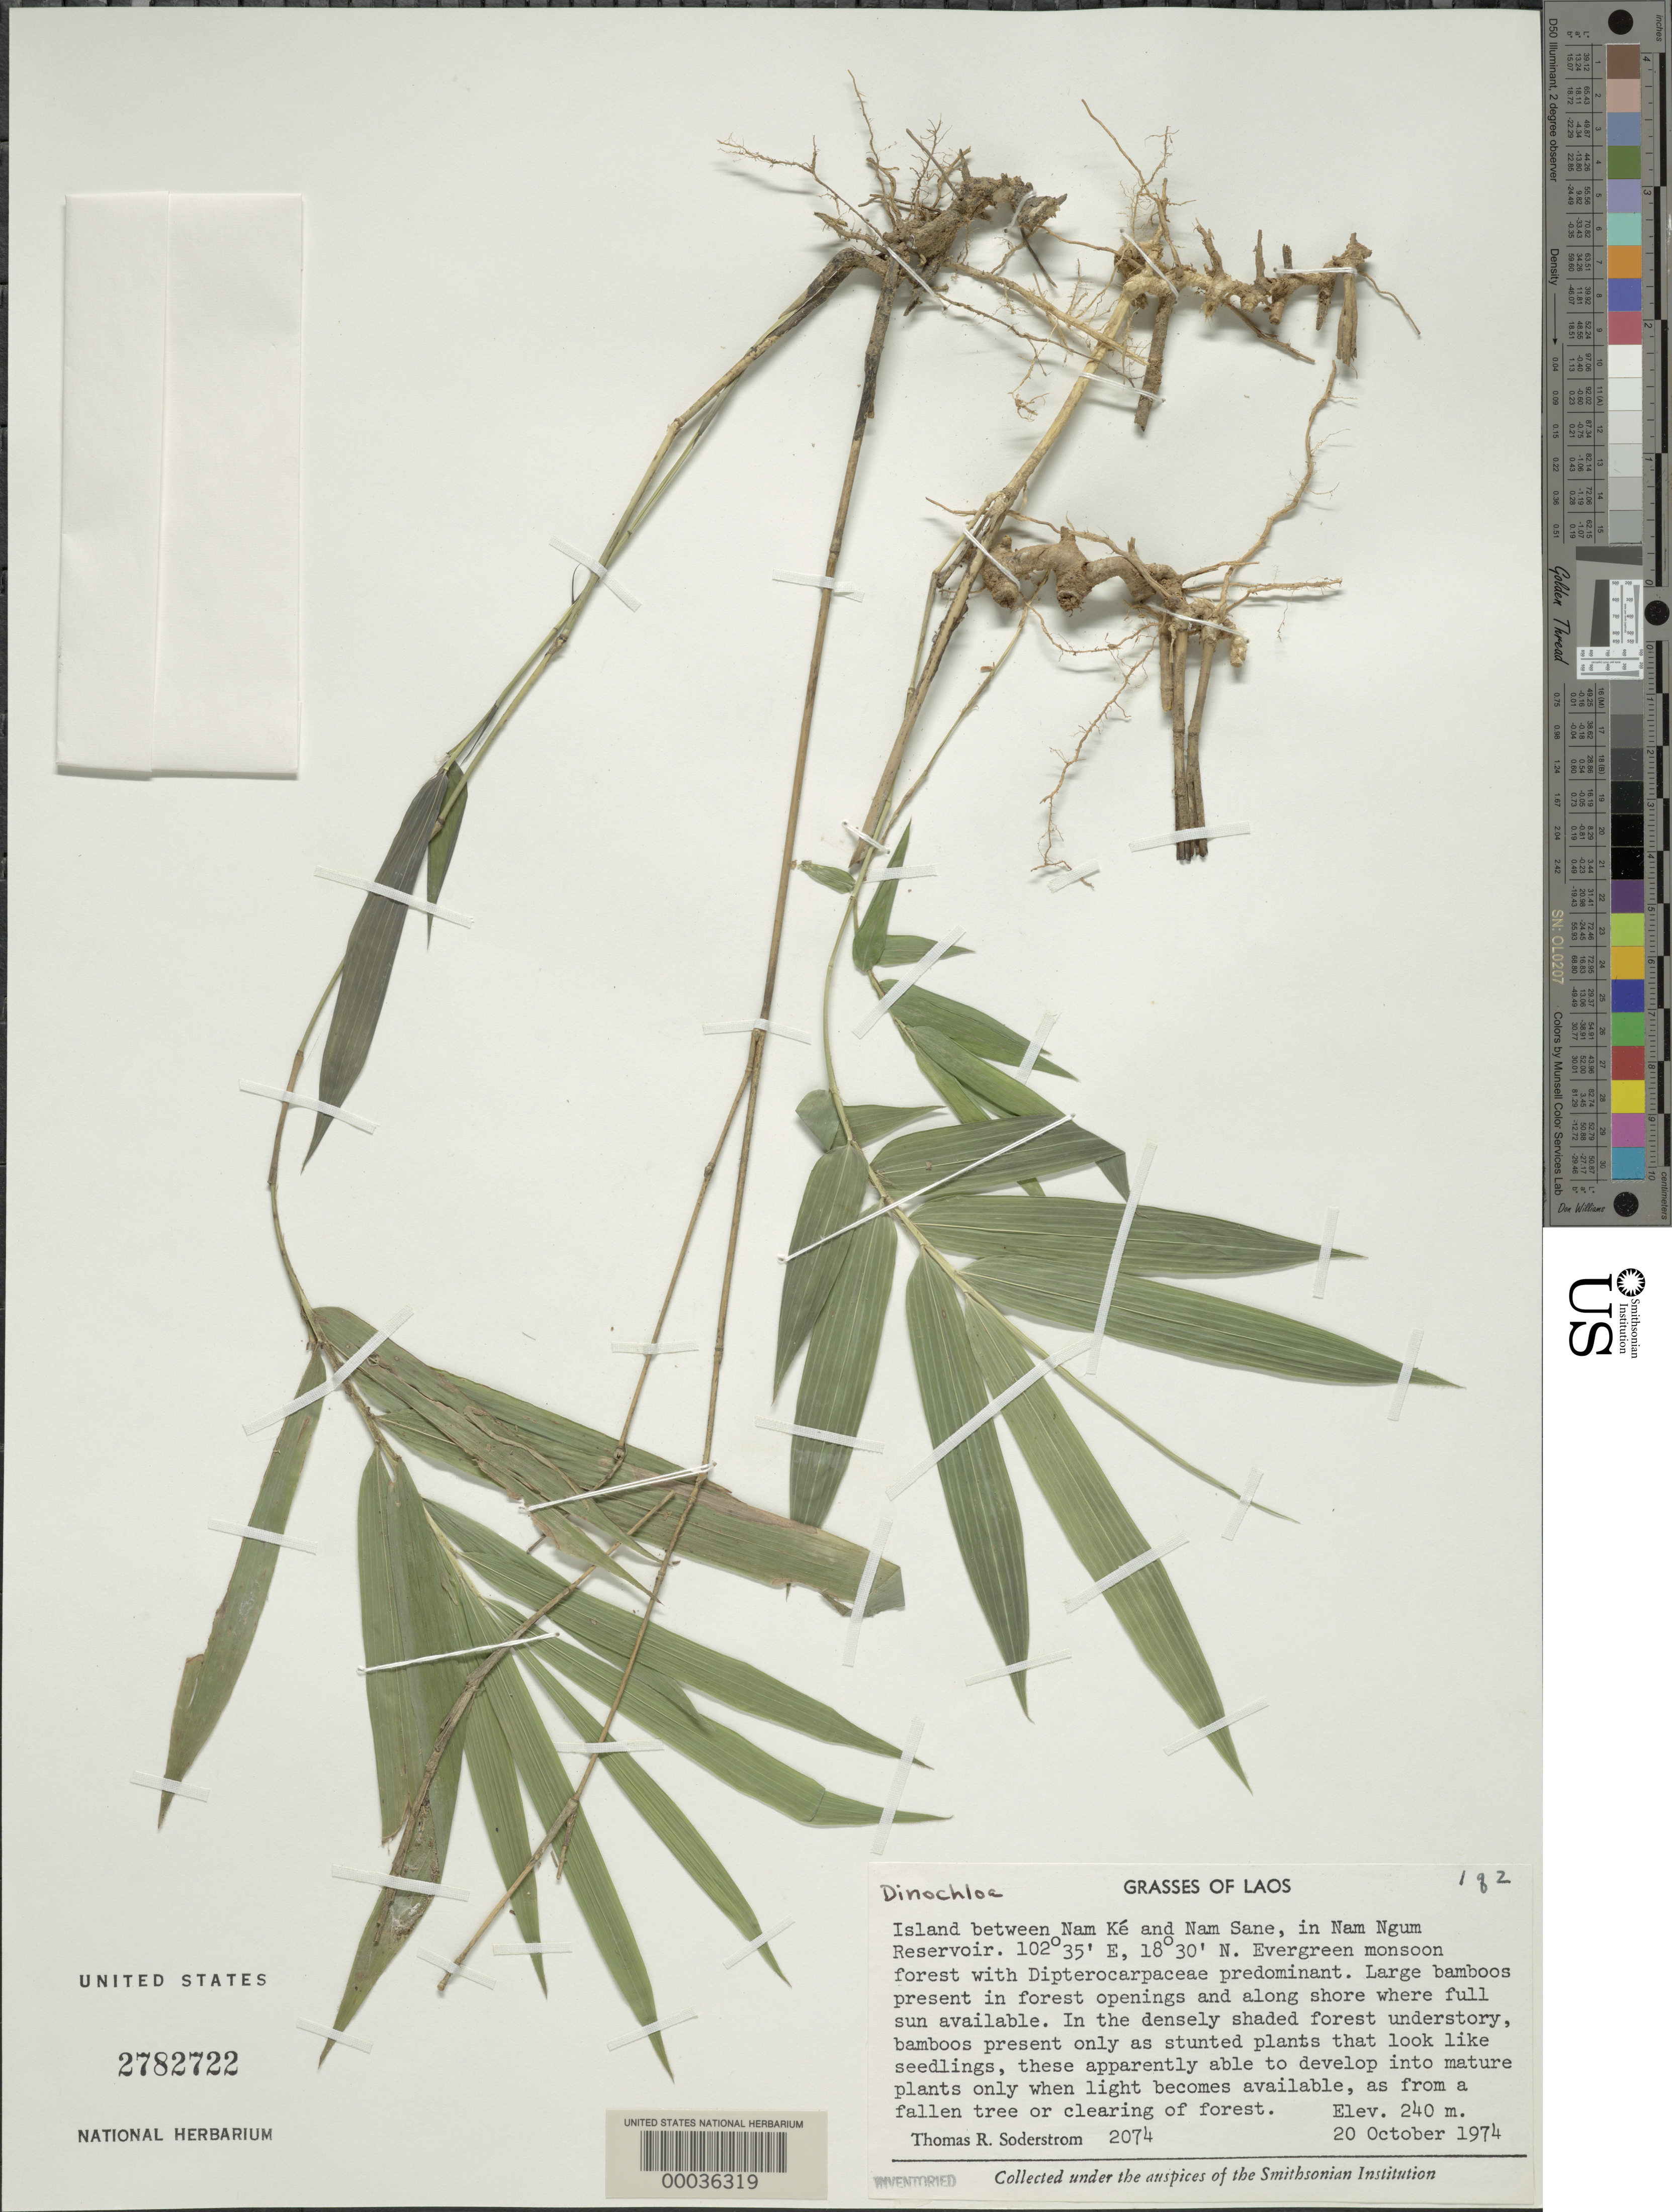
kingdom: Plantae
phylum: Tracheophyta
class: Liliopsida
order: Poales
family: Poaceae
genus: Dinochloa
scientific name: Dinochloa sp.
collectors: T. R. Soderstrom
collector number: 2074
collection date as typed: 20 Oct 1974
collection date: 1974-10-20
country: Laos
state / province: Viangchan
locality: Nam Ngum Reservoir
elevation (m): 240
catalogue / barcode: US 2782722